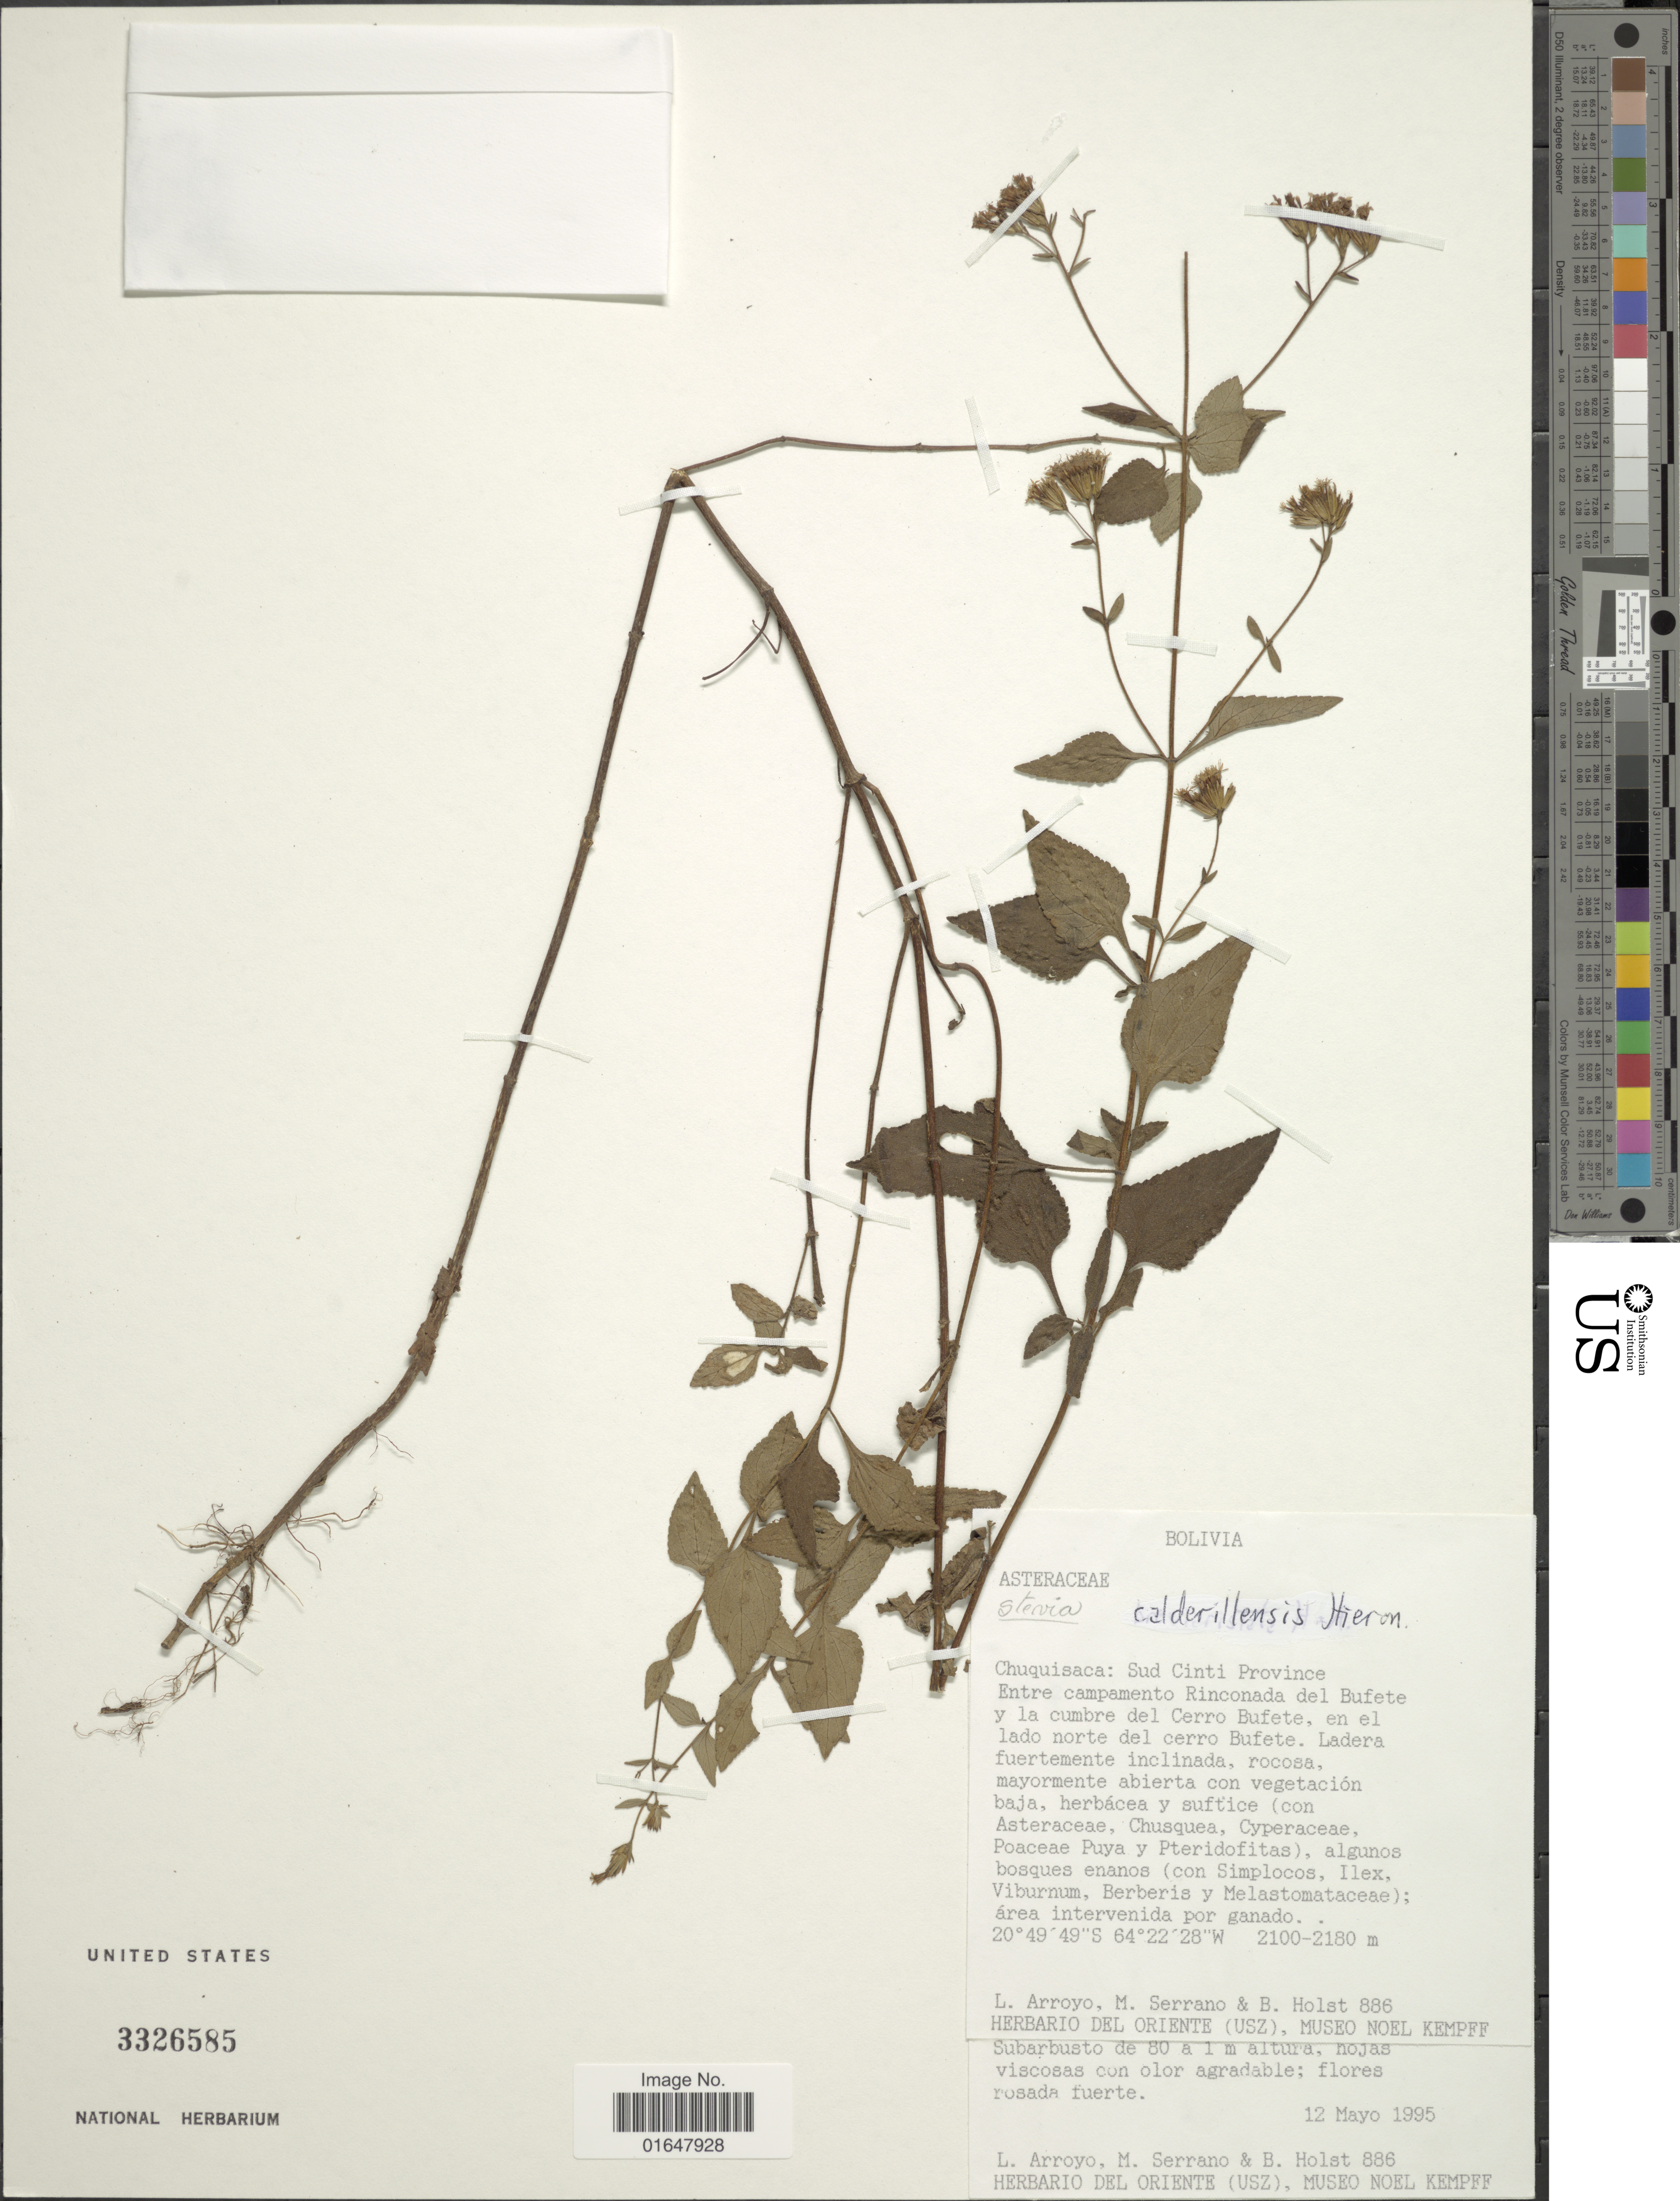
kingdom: Plantae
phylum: Tracheophyta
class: Magnoliopsida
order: Asterales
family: Asteraceae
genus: Stevia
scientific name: Stevia calderillensis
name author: Hieron. in Urb.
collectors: L. Arroyo, M. Serrano & B. Holst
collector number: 886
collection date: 1995-05-12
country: Bolivia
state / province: Chuquisaca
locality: Sud Cinti Province, Entre campamento Rinconada del Bufete y la cumbre del Cerro Bufete, en el lado norte del cerro Bufete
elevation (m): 2100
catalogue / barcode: US 3326585